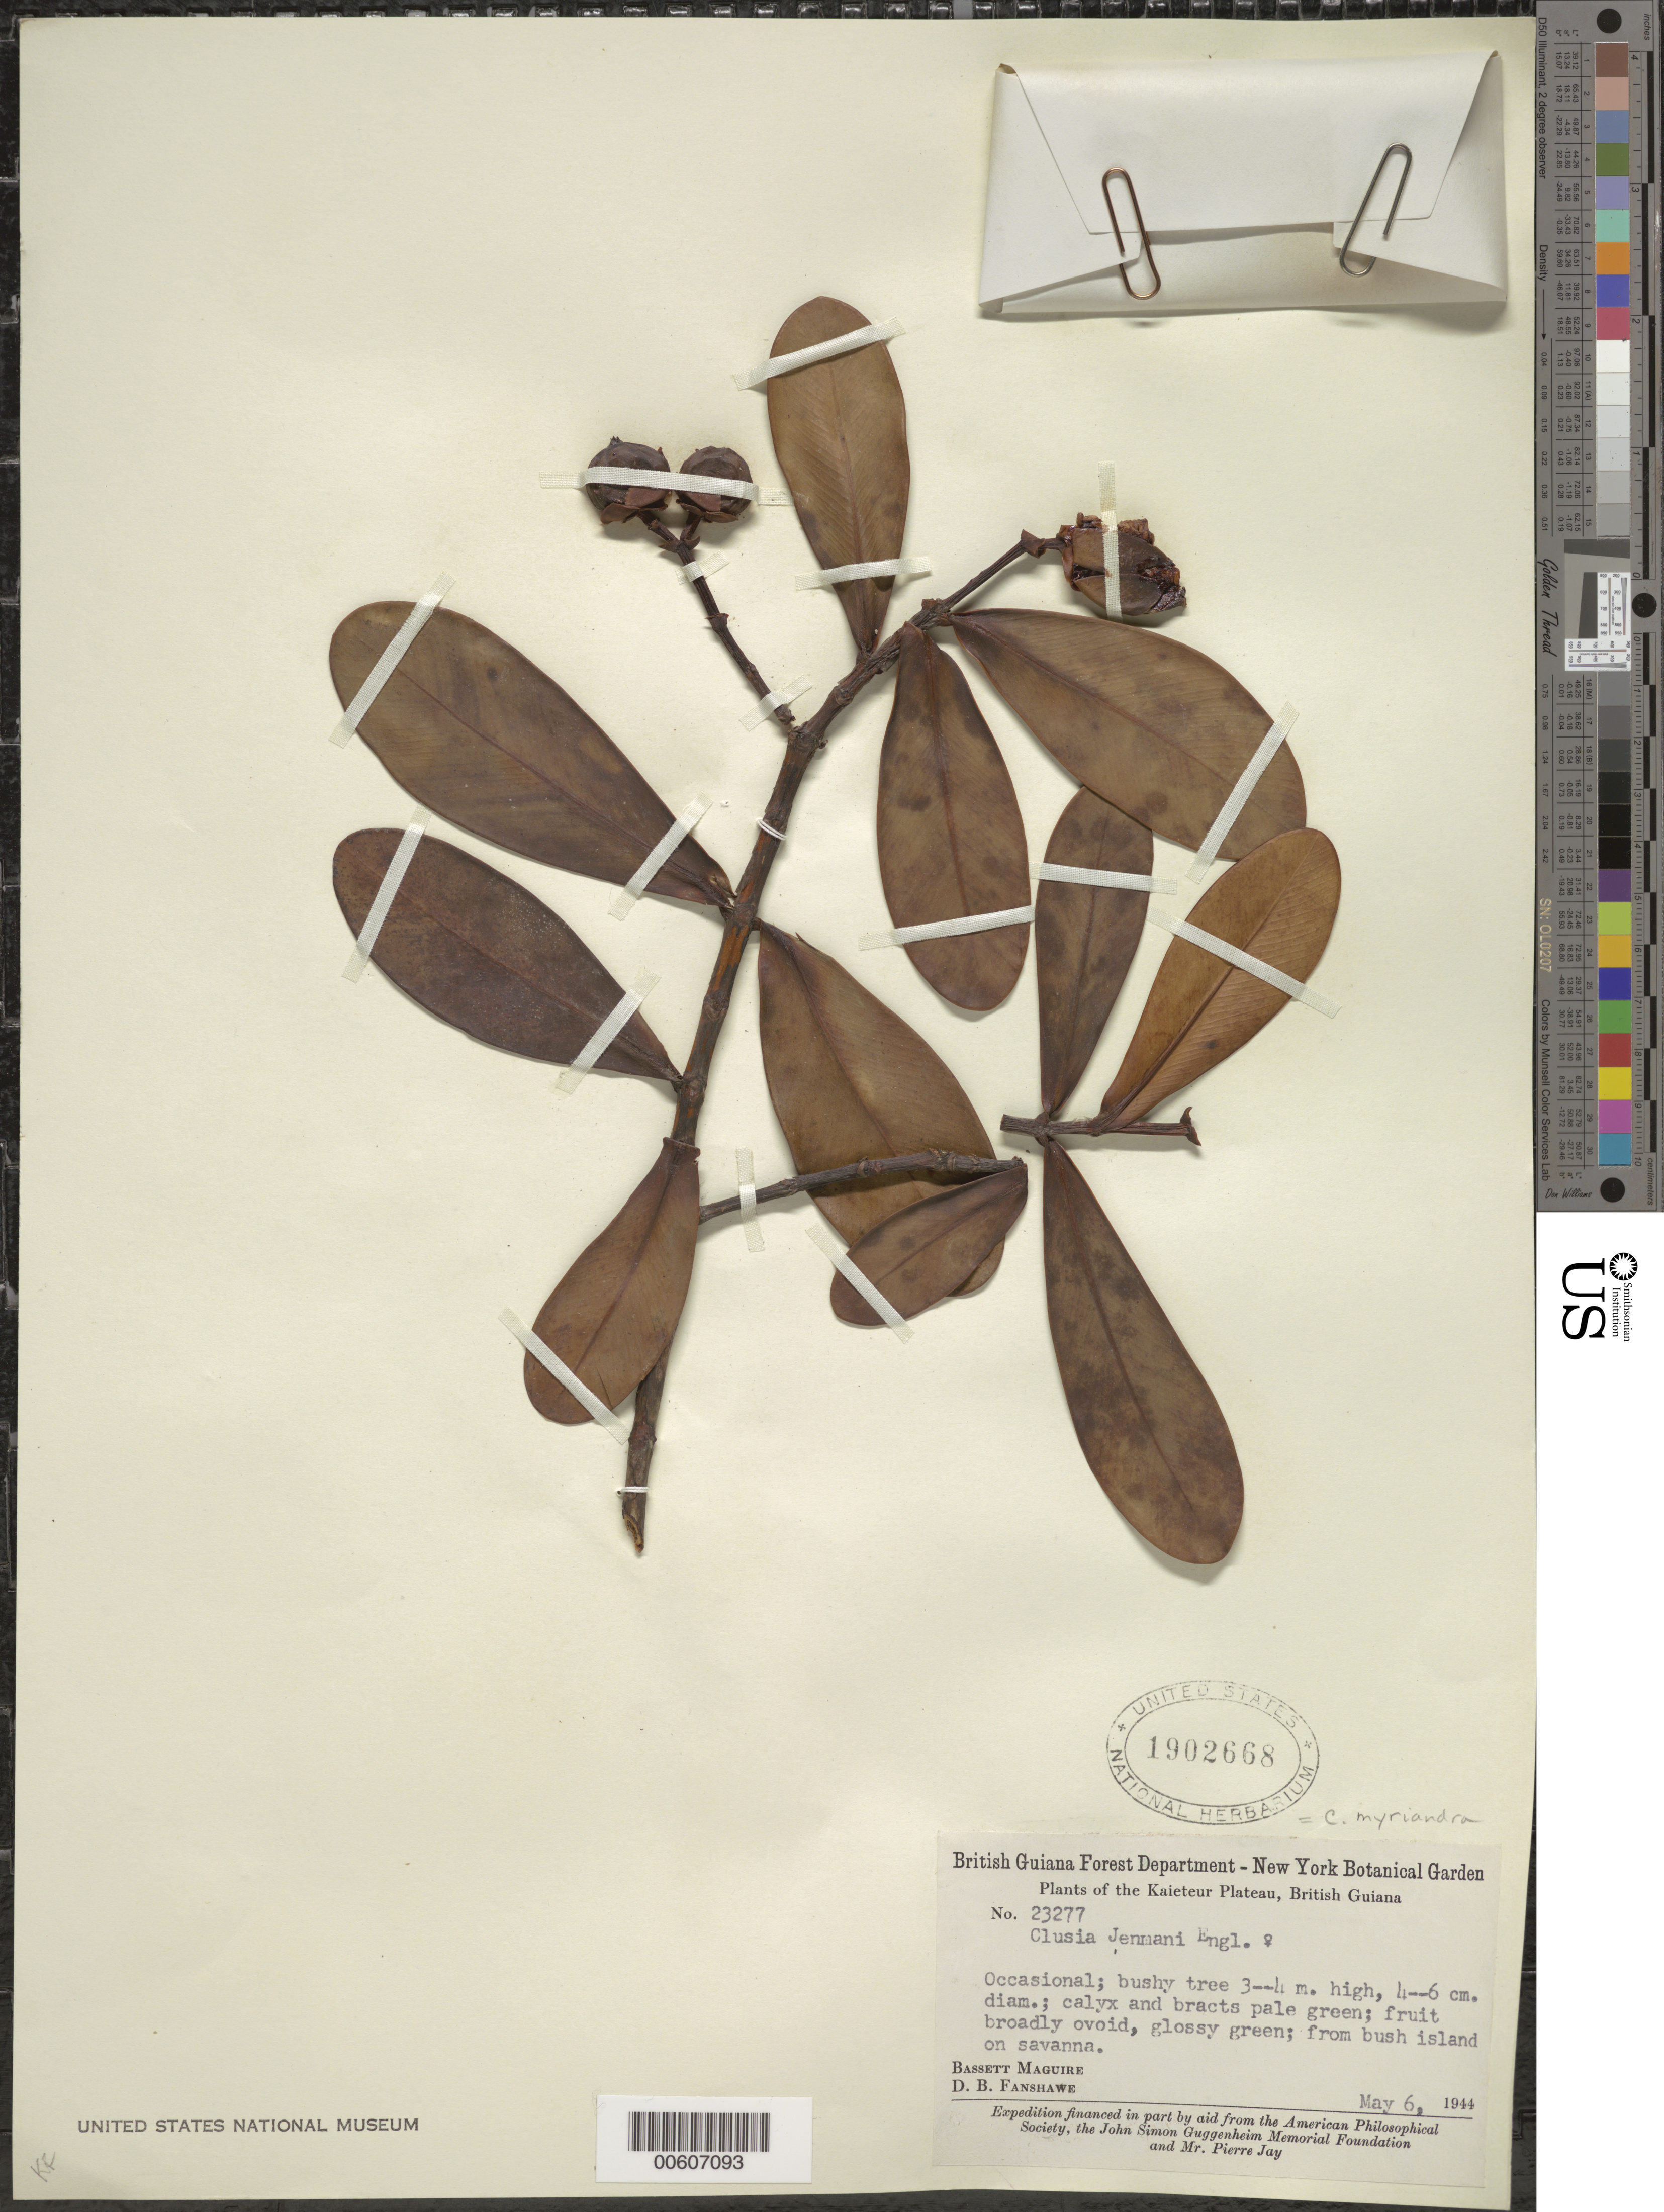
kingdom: Plantae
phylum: Tracheophyta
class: Magnoliopsida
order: Malpighiales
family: Clusiaceae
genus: Clusia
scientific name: Clusia myriandra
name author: (Benth.) Planch. & Triana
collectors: B. Maguire & D. B. Fanshawe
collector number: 23277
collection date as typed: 6-May-44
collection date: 1944-05-06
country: Guyana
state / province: Potaro-Siparuni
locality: Kaieteur Plateau, Potaro River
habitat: Bush island in savanna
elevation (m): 427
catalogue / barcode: US 1902668